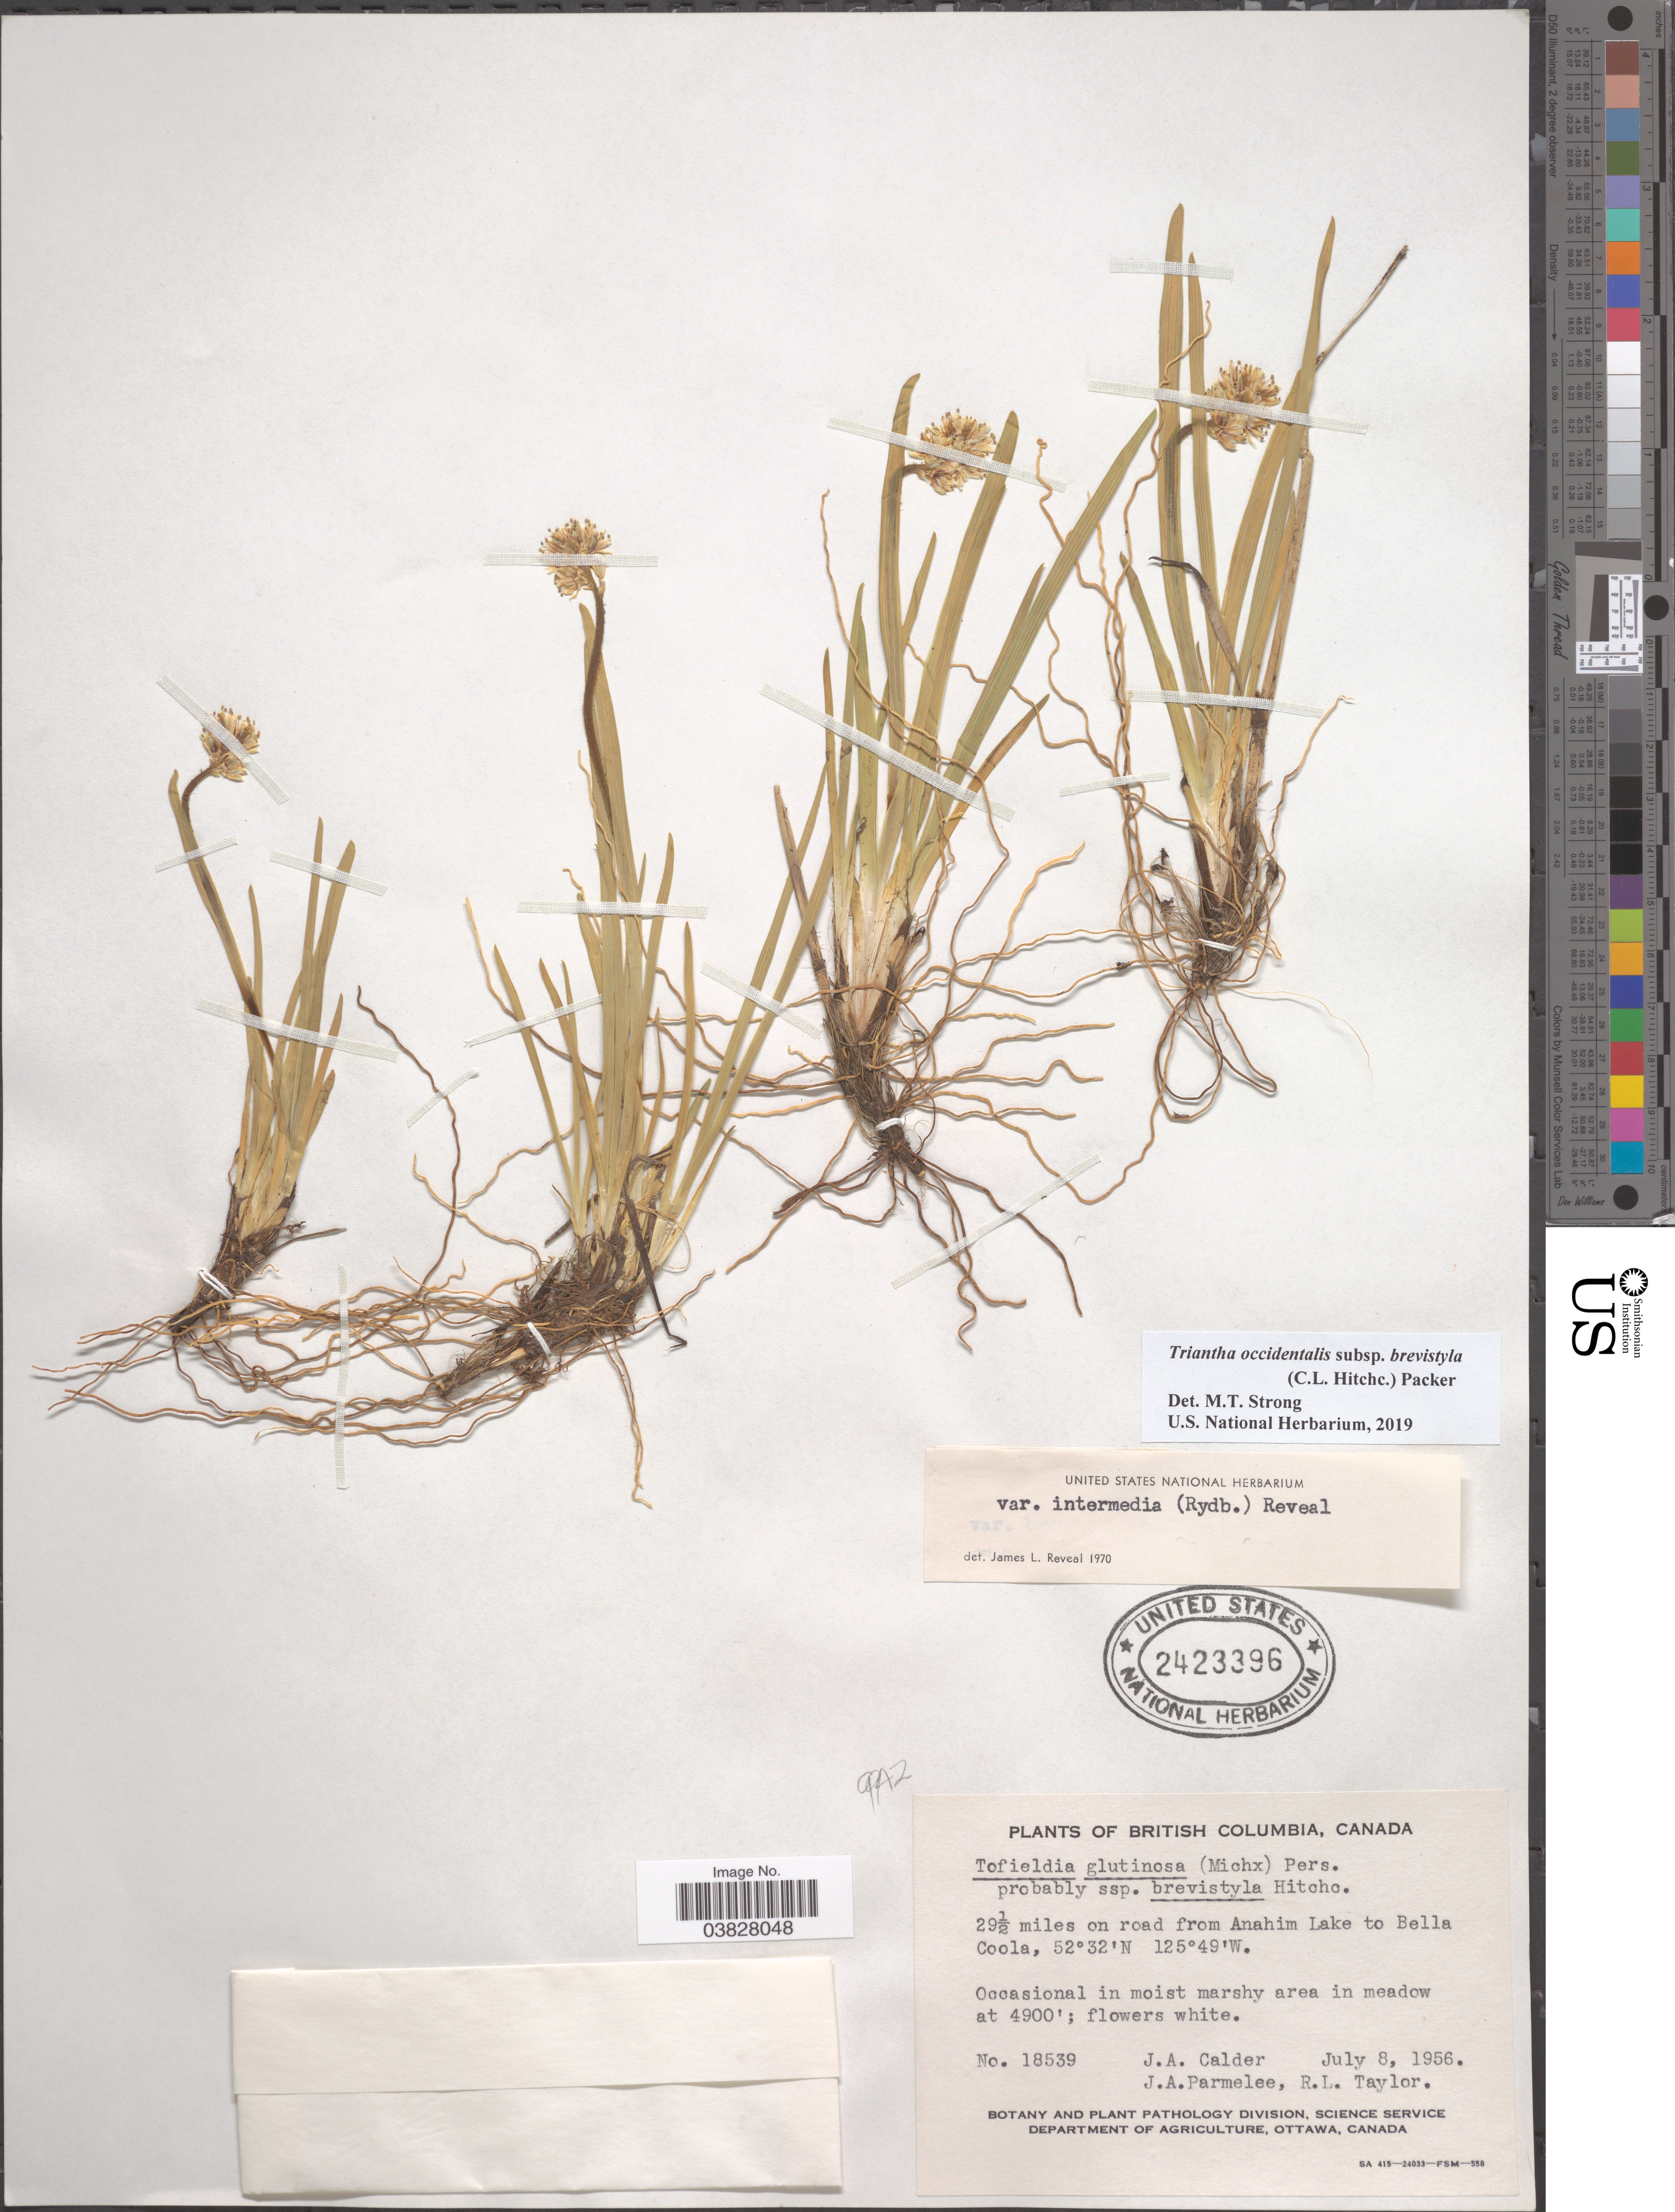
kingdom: Plantae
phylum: Tracheophyta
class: Liliopsida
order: Alismatales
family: Tofieldiaceae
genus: Triantha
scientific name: Triantha occidentalis subsp. brevistyla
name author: (C.L. Hitchc.) Packer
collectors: J. A. Calder, J. A. Parmelee & R. Taylor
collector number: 18539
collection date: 1956-07-08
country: Canada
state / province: British Columbia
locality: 29½ miles on road from Anahim Lake to Bella Coola.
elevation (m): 1494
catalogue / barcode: US 2423396